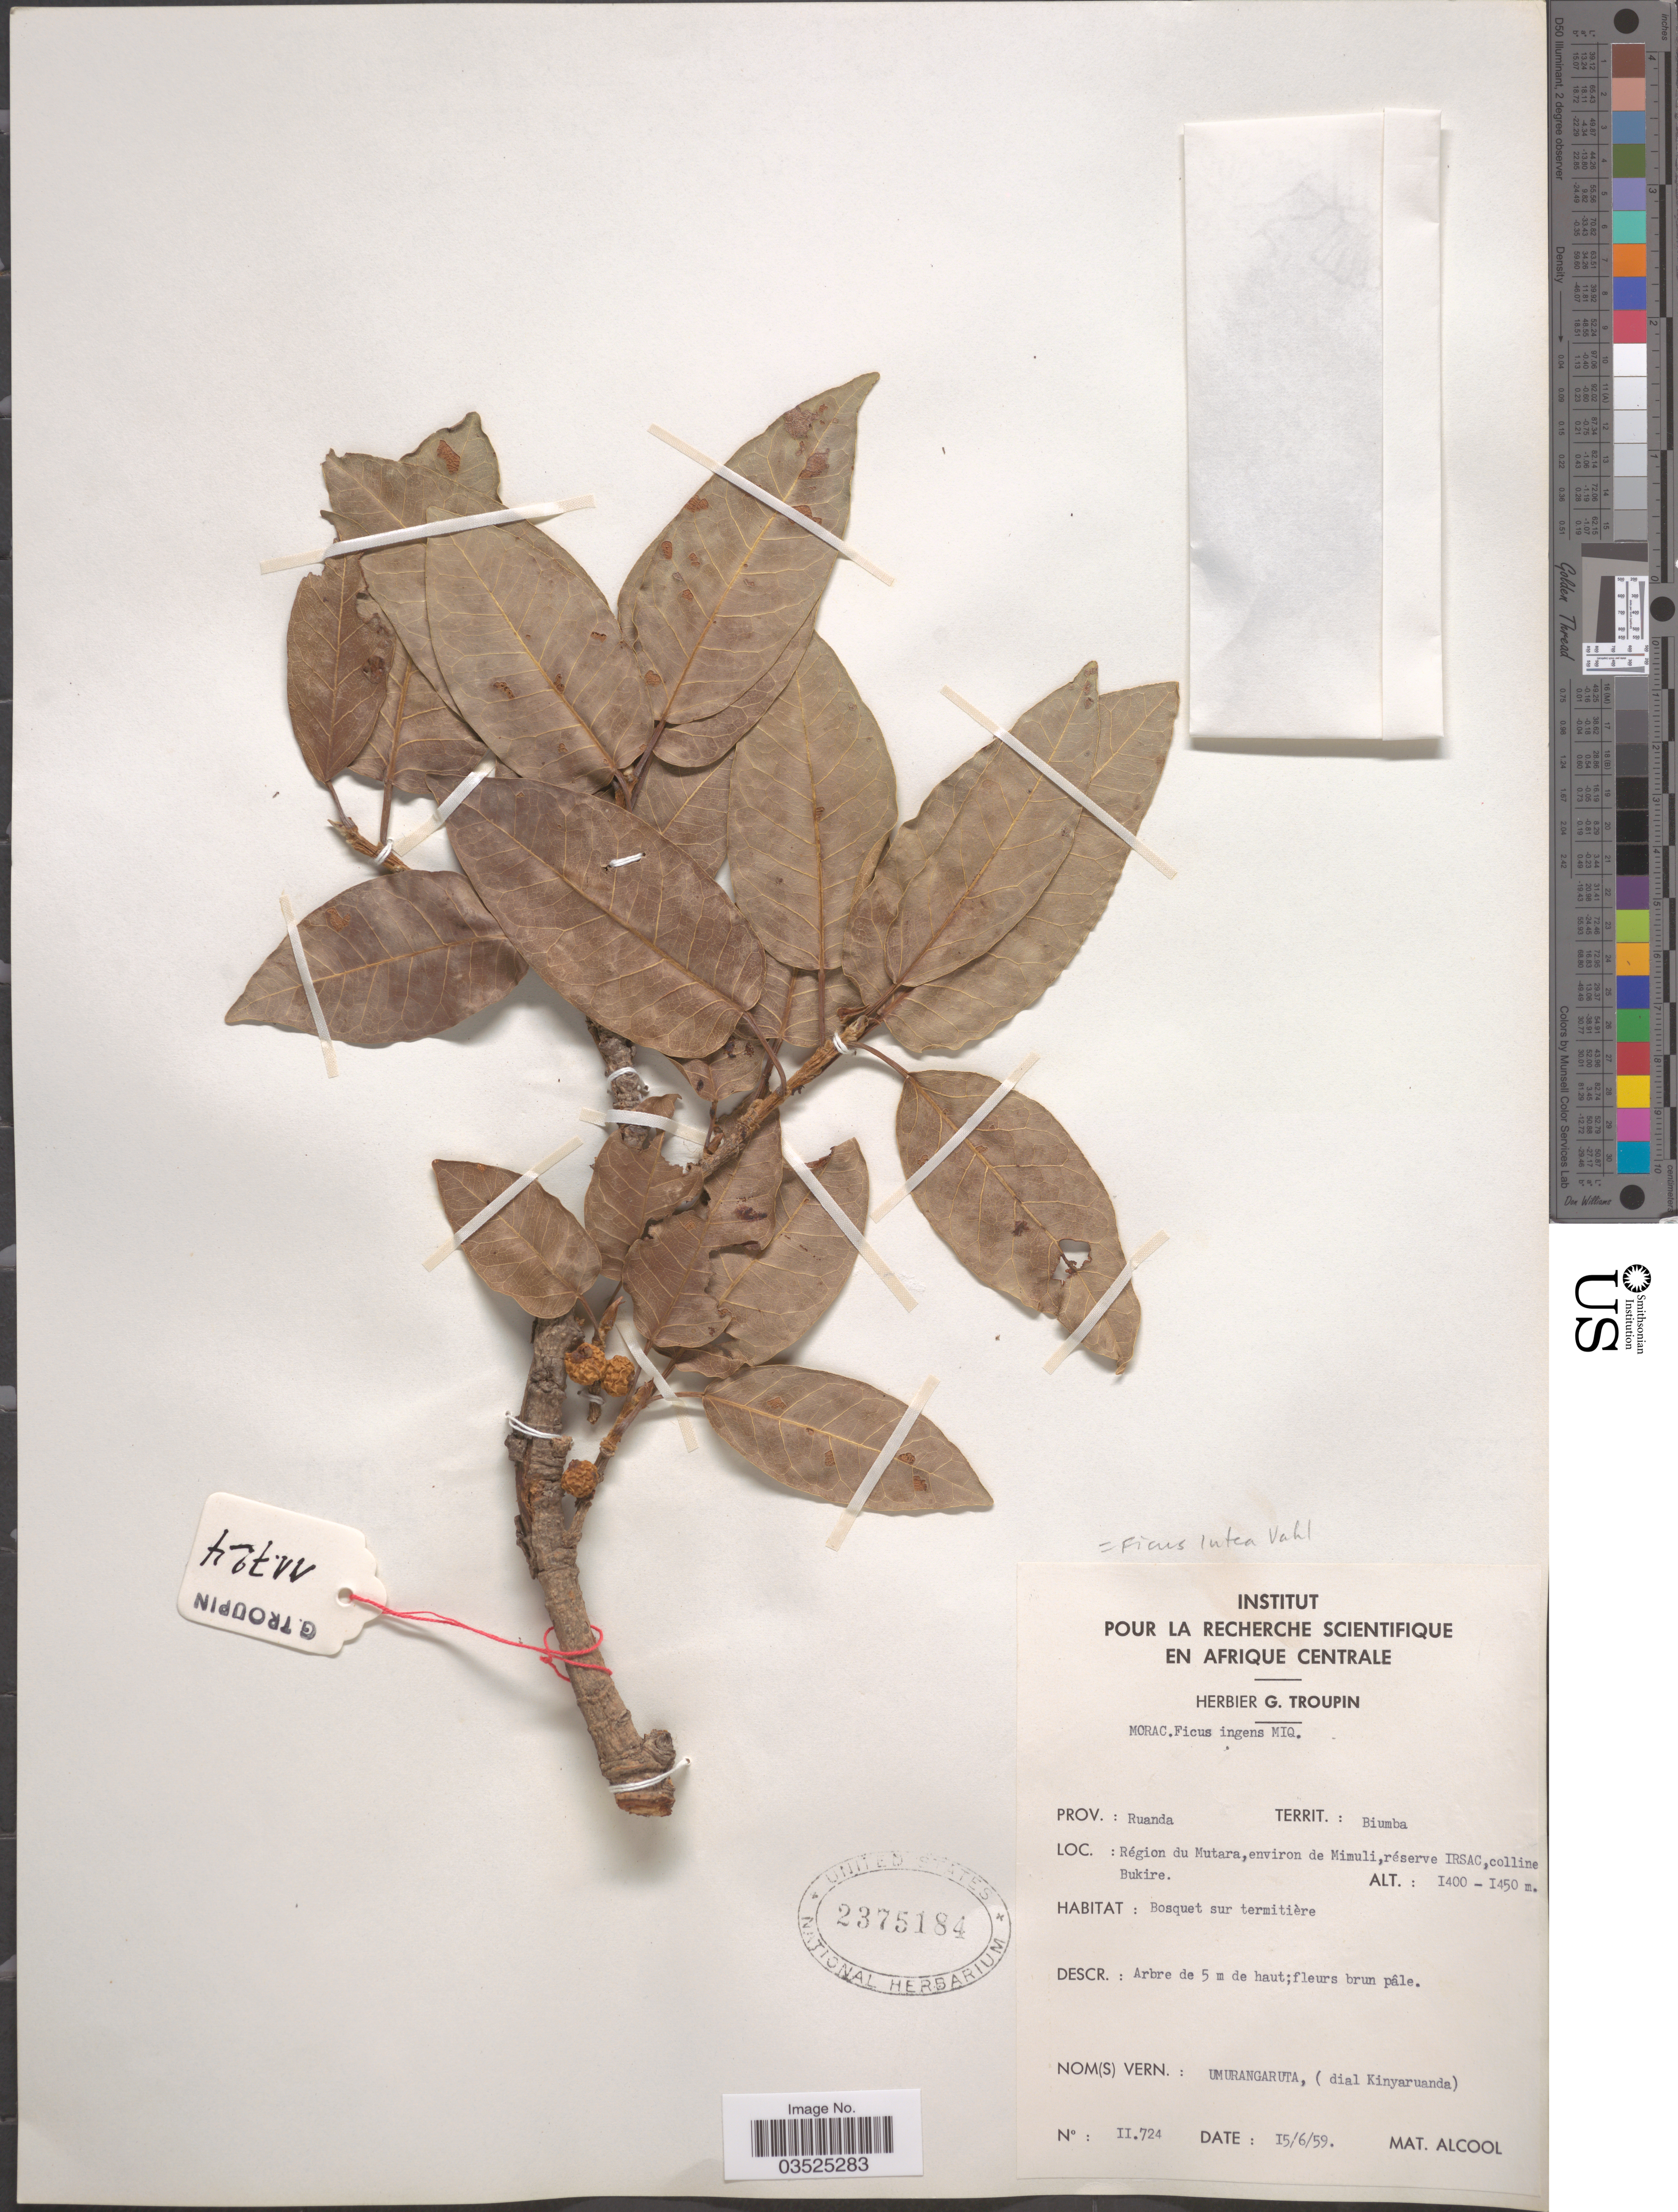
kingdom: Plantae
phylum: Tracheophyta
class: Magnoliopsida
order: Rosales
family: Moraceae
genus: Ficus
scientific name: Ficus lutea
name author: Vahl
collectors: ex herb. G. Troupin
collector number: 11724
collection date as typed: Transcribed d/m/y: 15/6/59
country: Rwanda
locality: Territ.: Biumba. Région du Mutara, environ de Mimuli, réserve IRSAC, colline Bukire.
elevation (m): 1400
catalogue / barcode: US 2375184